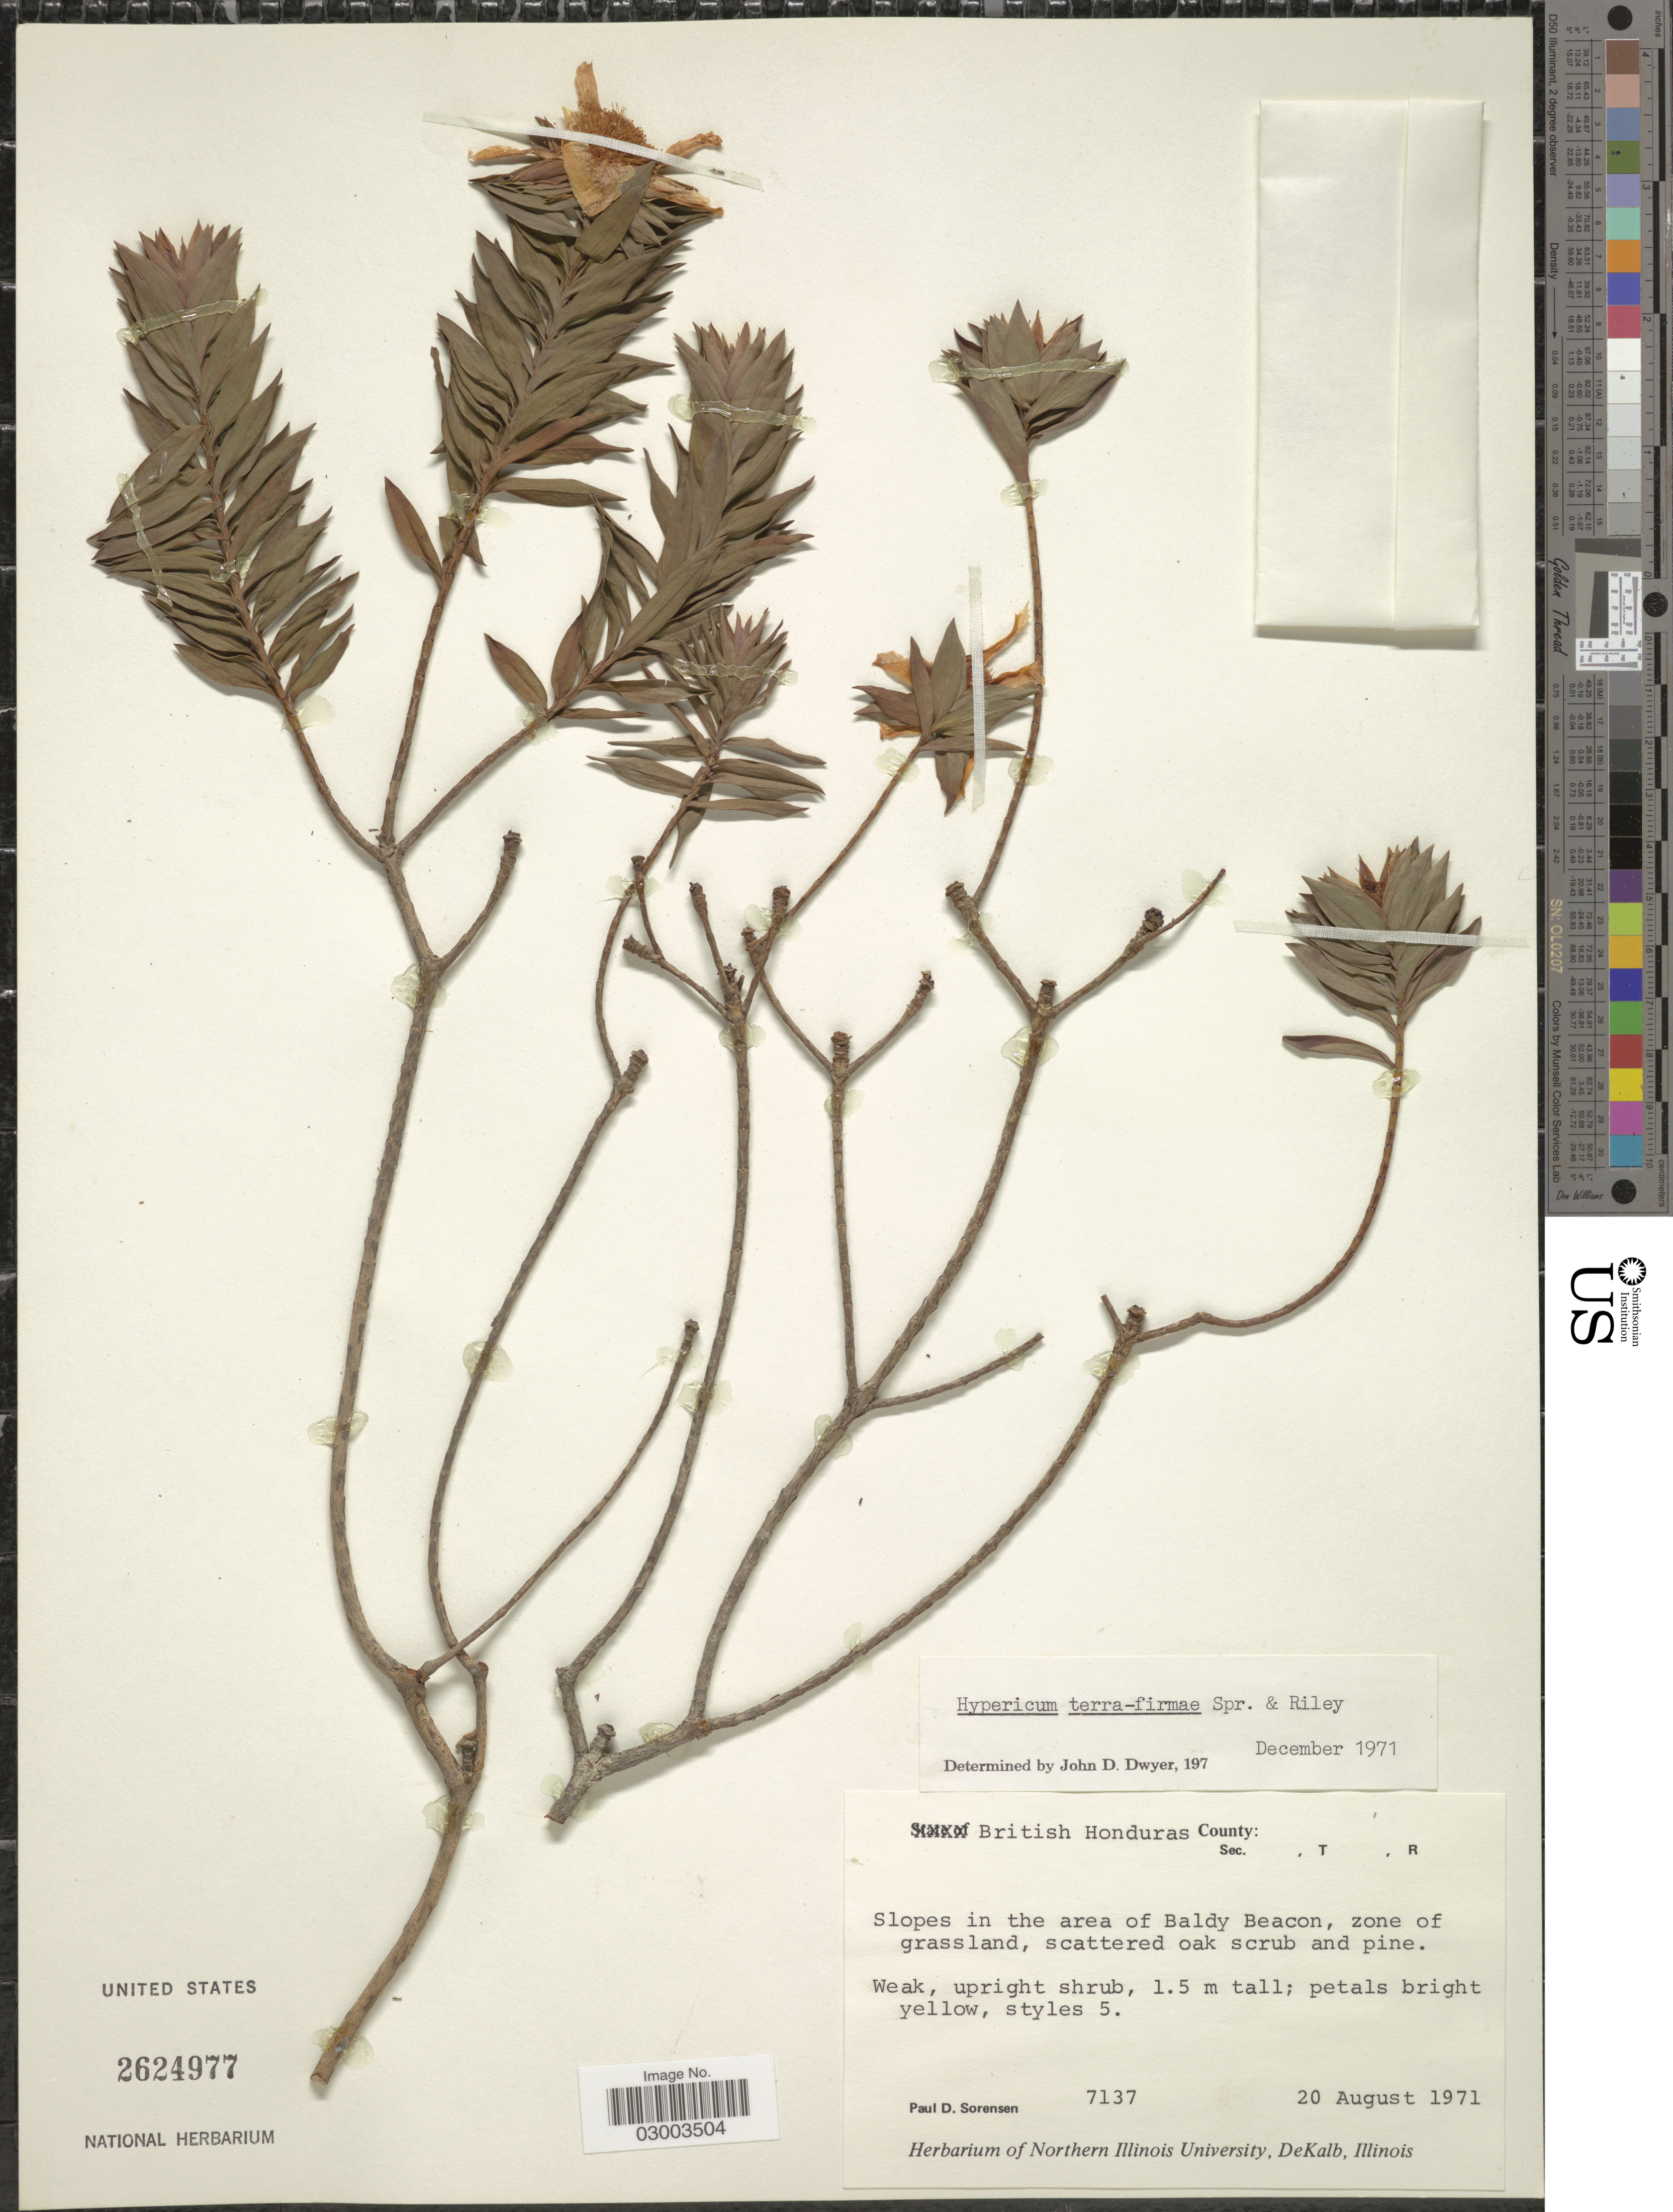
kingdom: Plantae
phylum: Tracheophyta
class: Magnoliopsida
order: Malpighiales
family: Hypericaceae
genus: Hypericum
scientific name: Hypericum terrae-firmae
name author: Sprague & Riley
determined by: Dwyer, J. D., (MO), Missouri Botanical Garden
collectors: P. Sorensen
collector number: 7137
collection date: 1971-08-20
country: Belize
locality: British Honduras. Slopes in the area of Baldy Beacon, zone of grassland.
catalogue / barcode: US 2624977